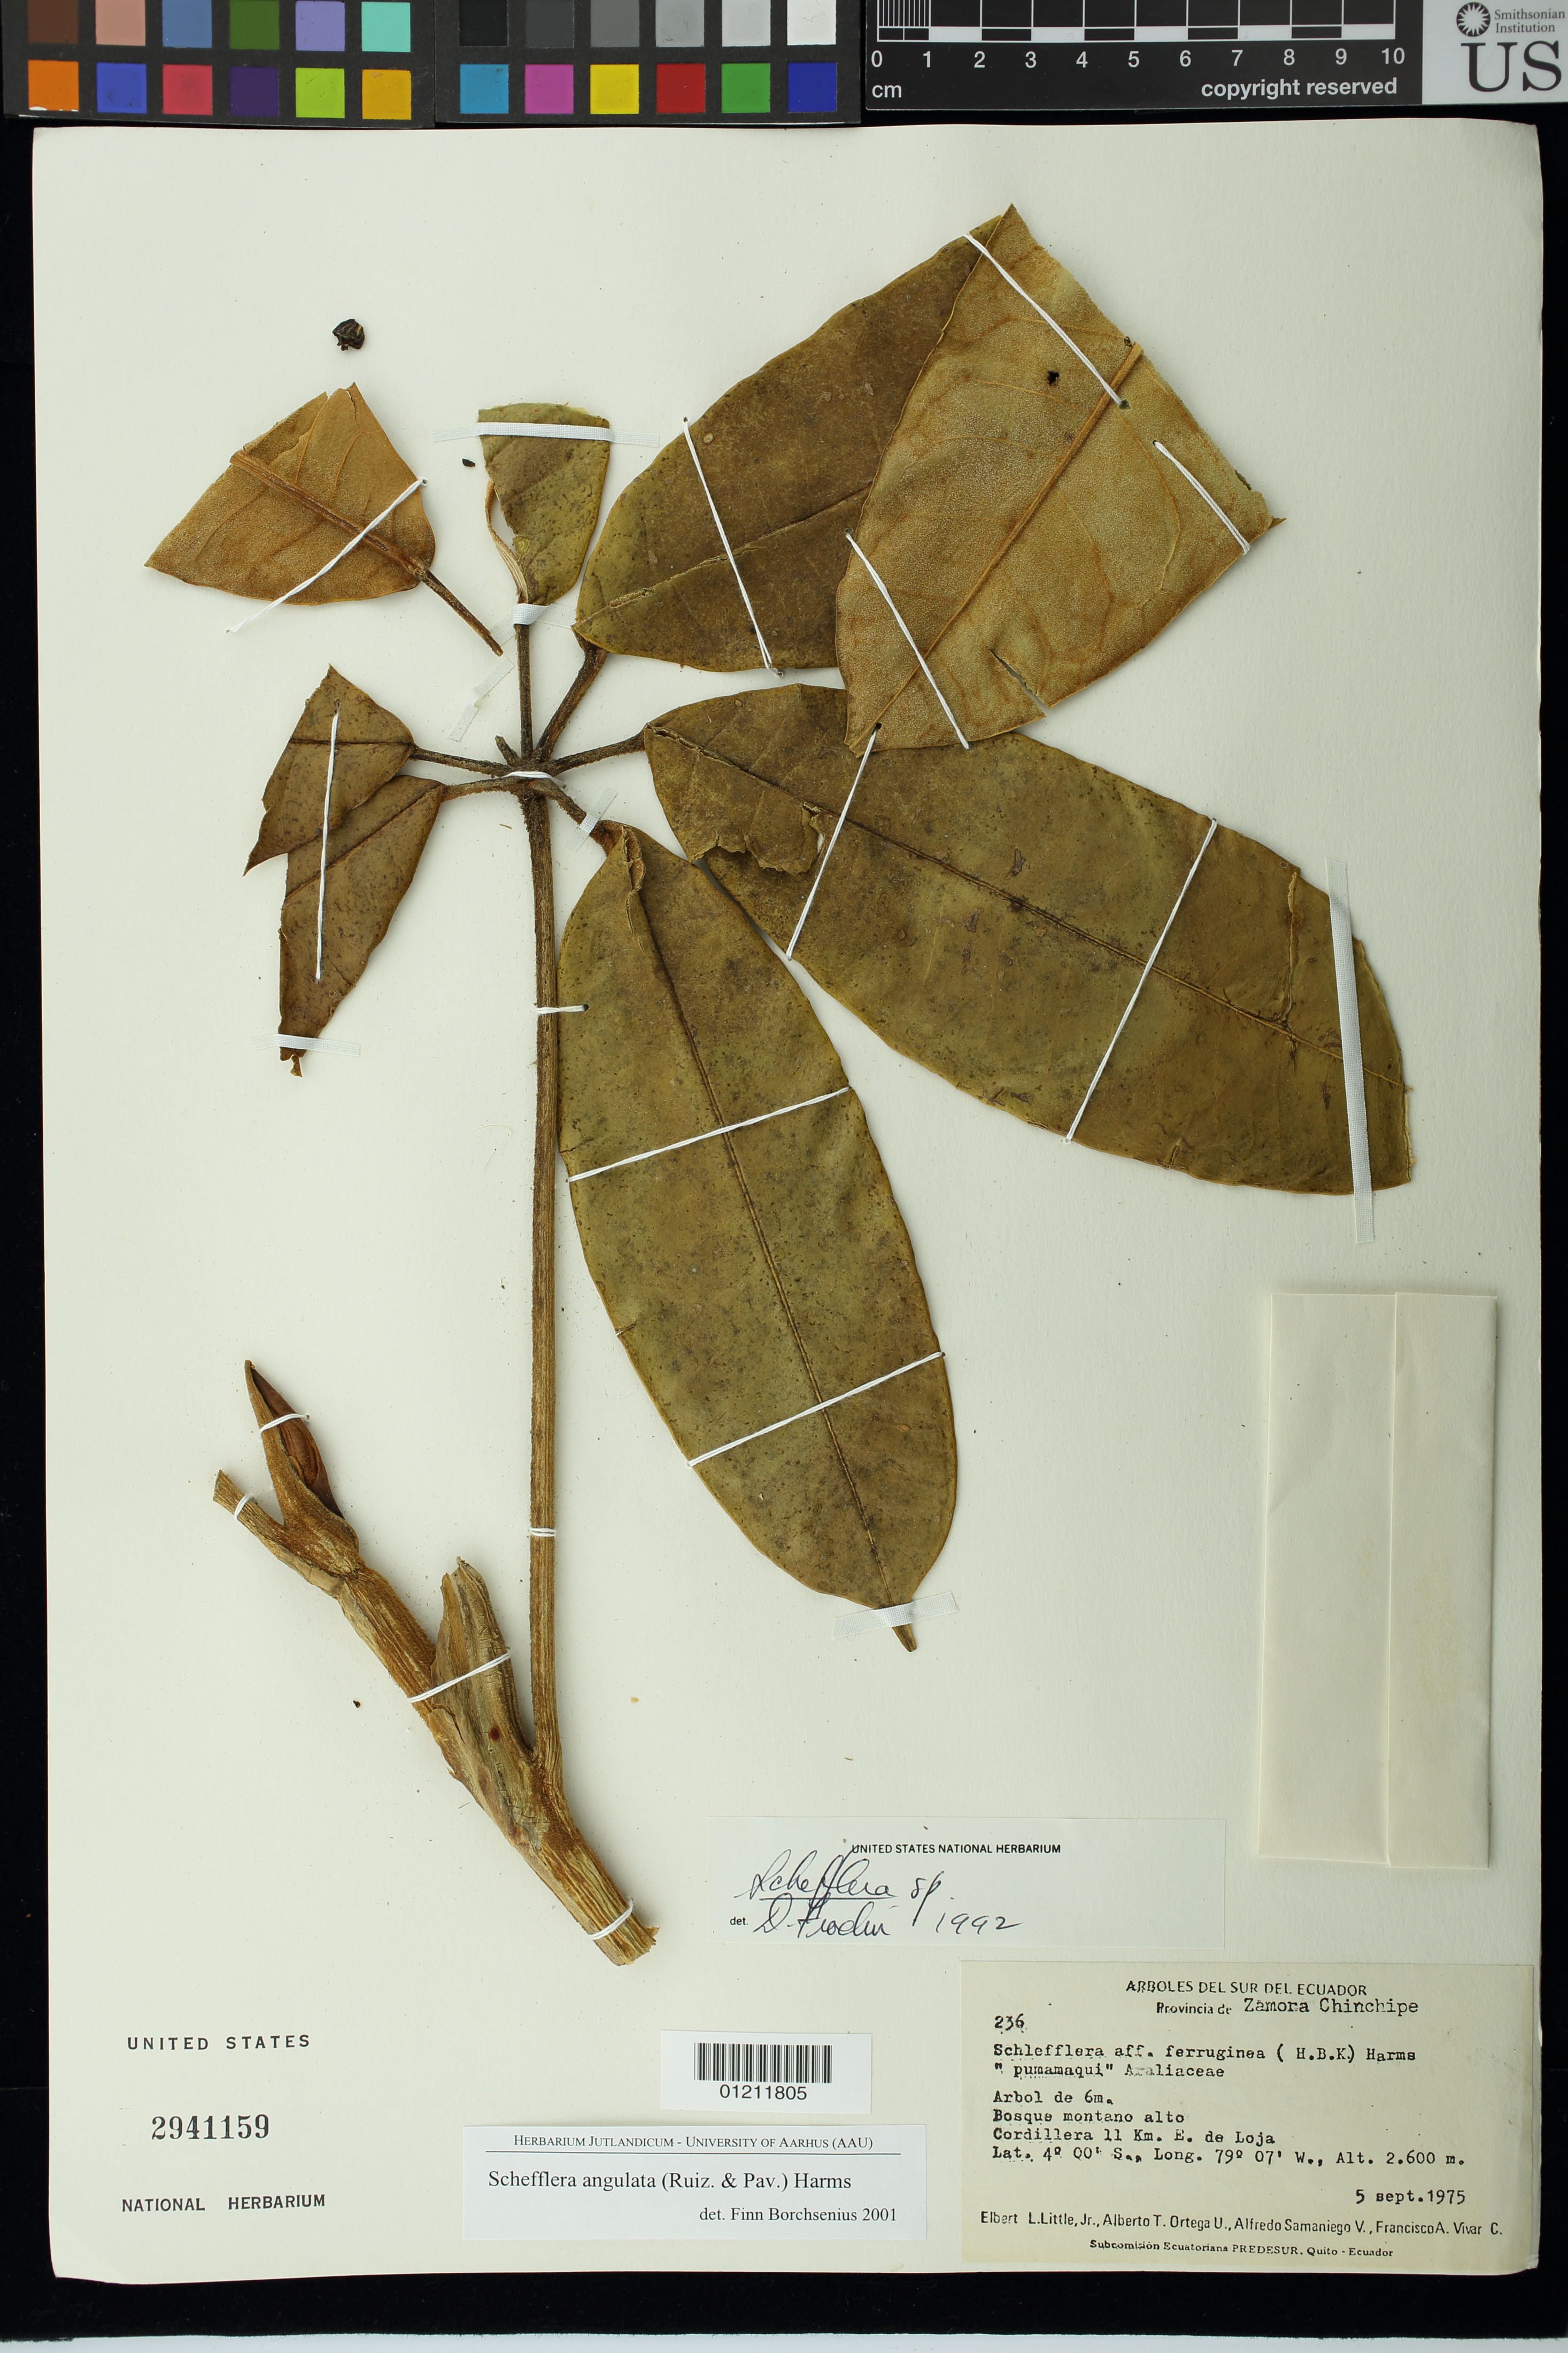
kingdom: Plantae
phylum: Tracheophyta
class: Magnoliopsida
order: Apiales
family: Araliaceae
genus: Schefflera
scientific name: Schefflera angulata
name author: (Ruiz & Pav.) Harms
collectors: E. L. Little, A. T. Ortega U., A. V. Samaniego & F. A. Vivar C.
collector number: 236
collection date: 1975-09-05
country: Ecuador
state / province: Zamora-Chinchipe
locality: Provincia Zamora-Chinchipe. Bosque montano alto. Cordillera 11 Km. E. de Loja.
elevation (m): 2600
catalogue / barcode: US 2941159